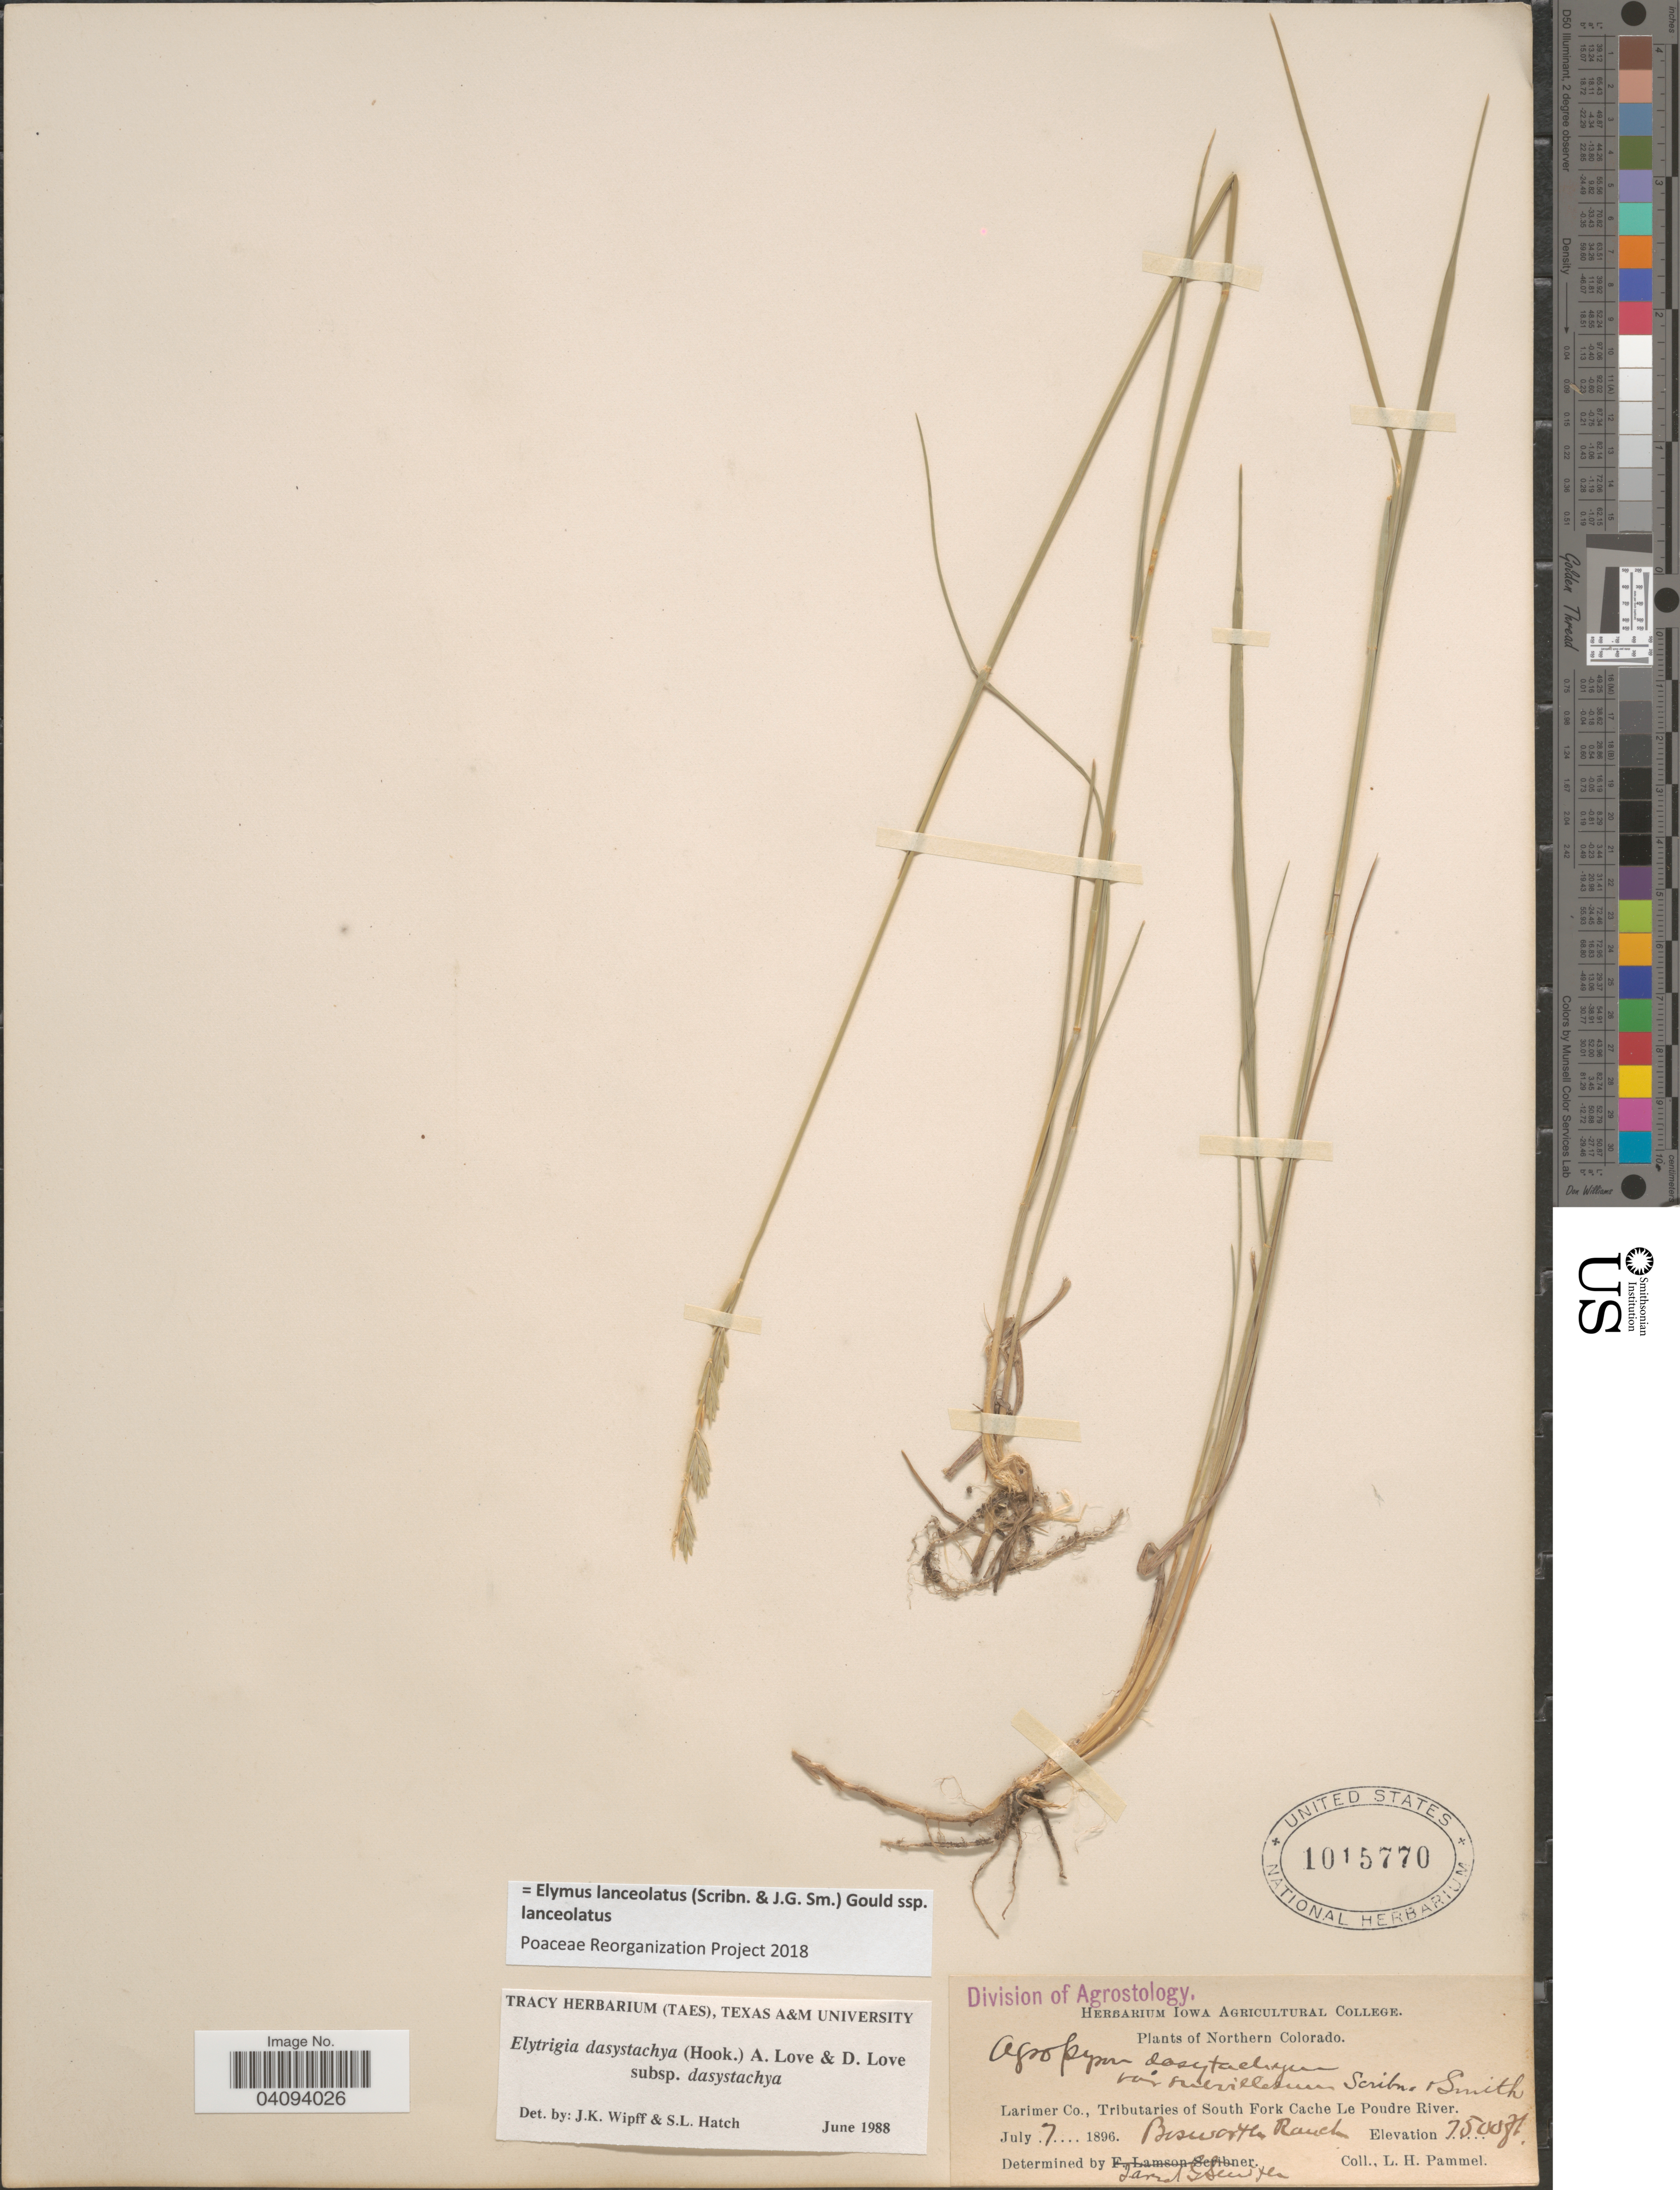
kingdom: Plantae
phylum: Tracheophyta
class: Liliopsida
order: Poales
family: Poaceae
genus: Elymus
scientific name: Elymus lanceolatus subsp. lanceolatus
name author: (Scribn. & J.G. Sm.) Gould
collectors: L. Pammel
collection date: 1896-07-07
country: United States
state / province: Colorado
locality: Northern Colorado. Larimer Co., Tributaries of South Fork Cache Le Poudre River. Bisworth Ranch.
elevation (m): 2286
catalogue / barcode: US 1015770